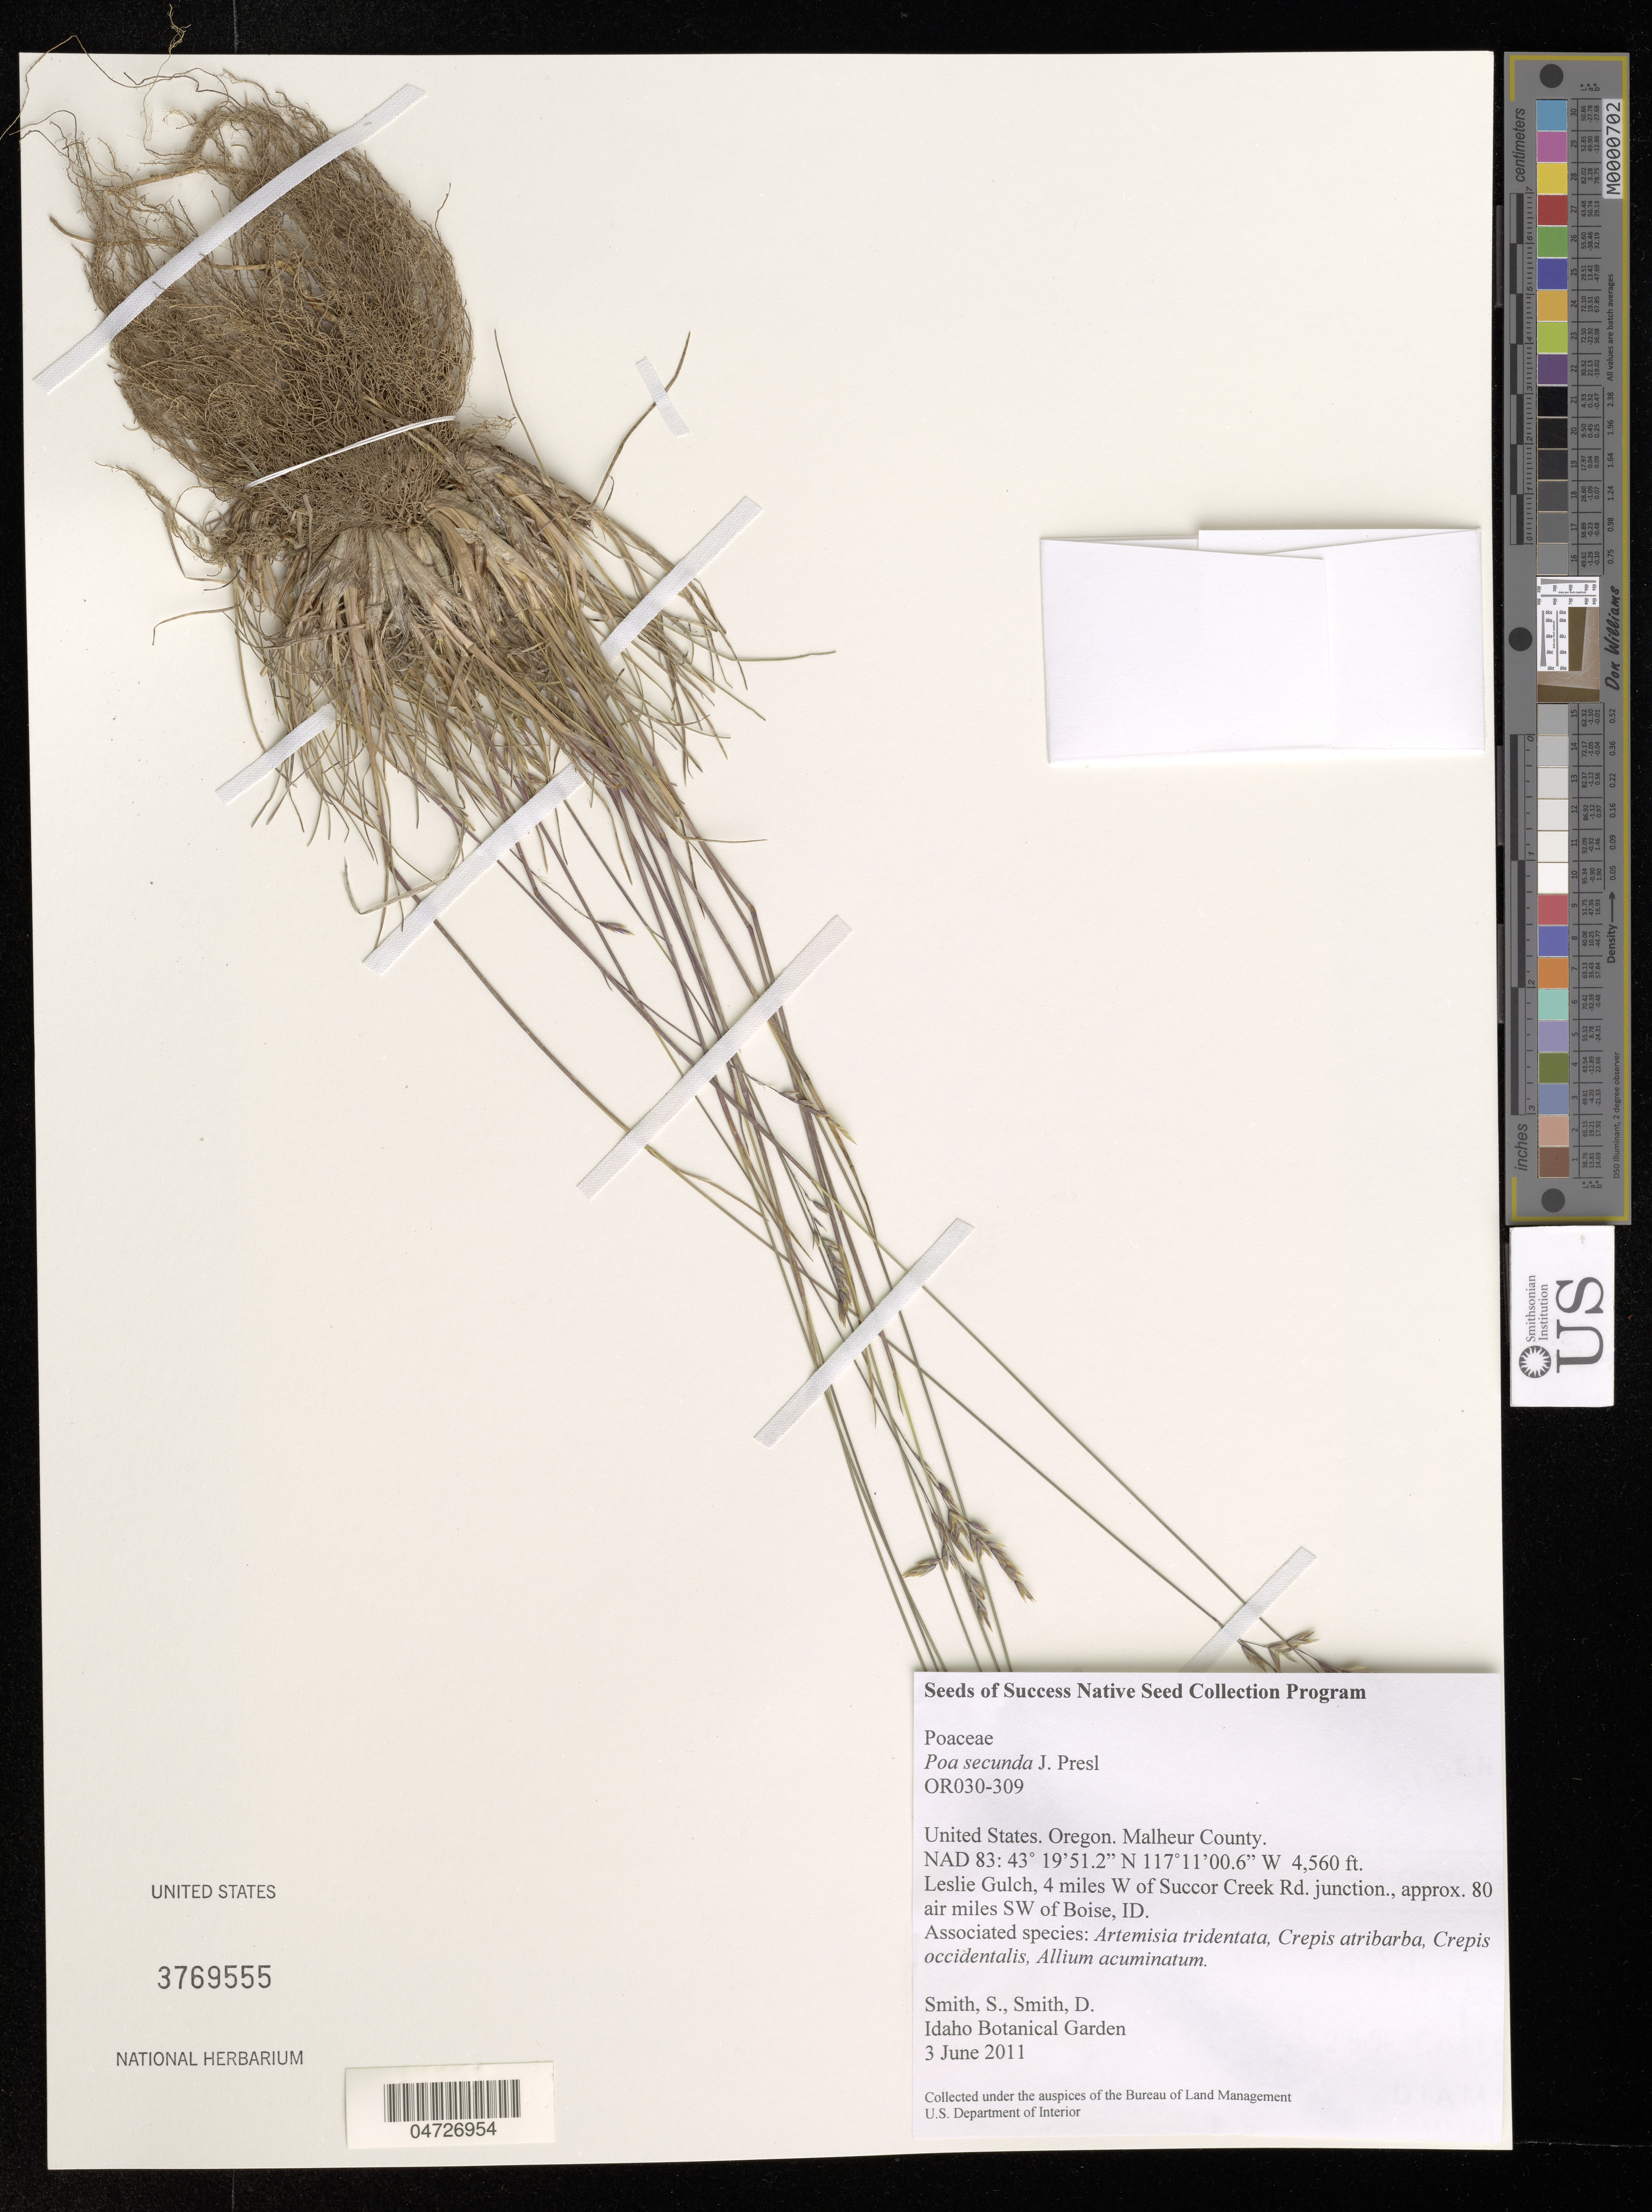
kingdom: Plantae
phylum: Tracheophyta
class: Liliopsida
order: Poales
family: Poaceae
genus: Poa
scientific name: Poa secunda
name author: J. Presl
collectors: S. Smith & D. Smith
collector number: OR030-309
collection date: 2011-06-03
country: United States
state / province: Oregon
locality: Malheur County. Leslie Gulch, 4 miles W of Succor Creek Rd. junction., approx. 80 air miles SW of Boise, ID.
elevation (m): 1390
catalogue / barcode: US 3769555